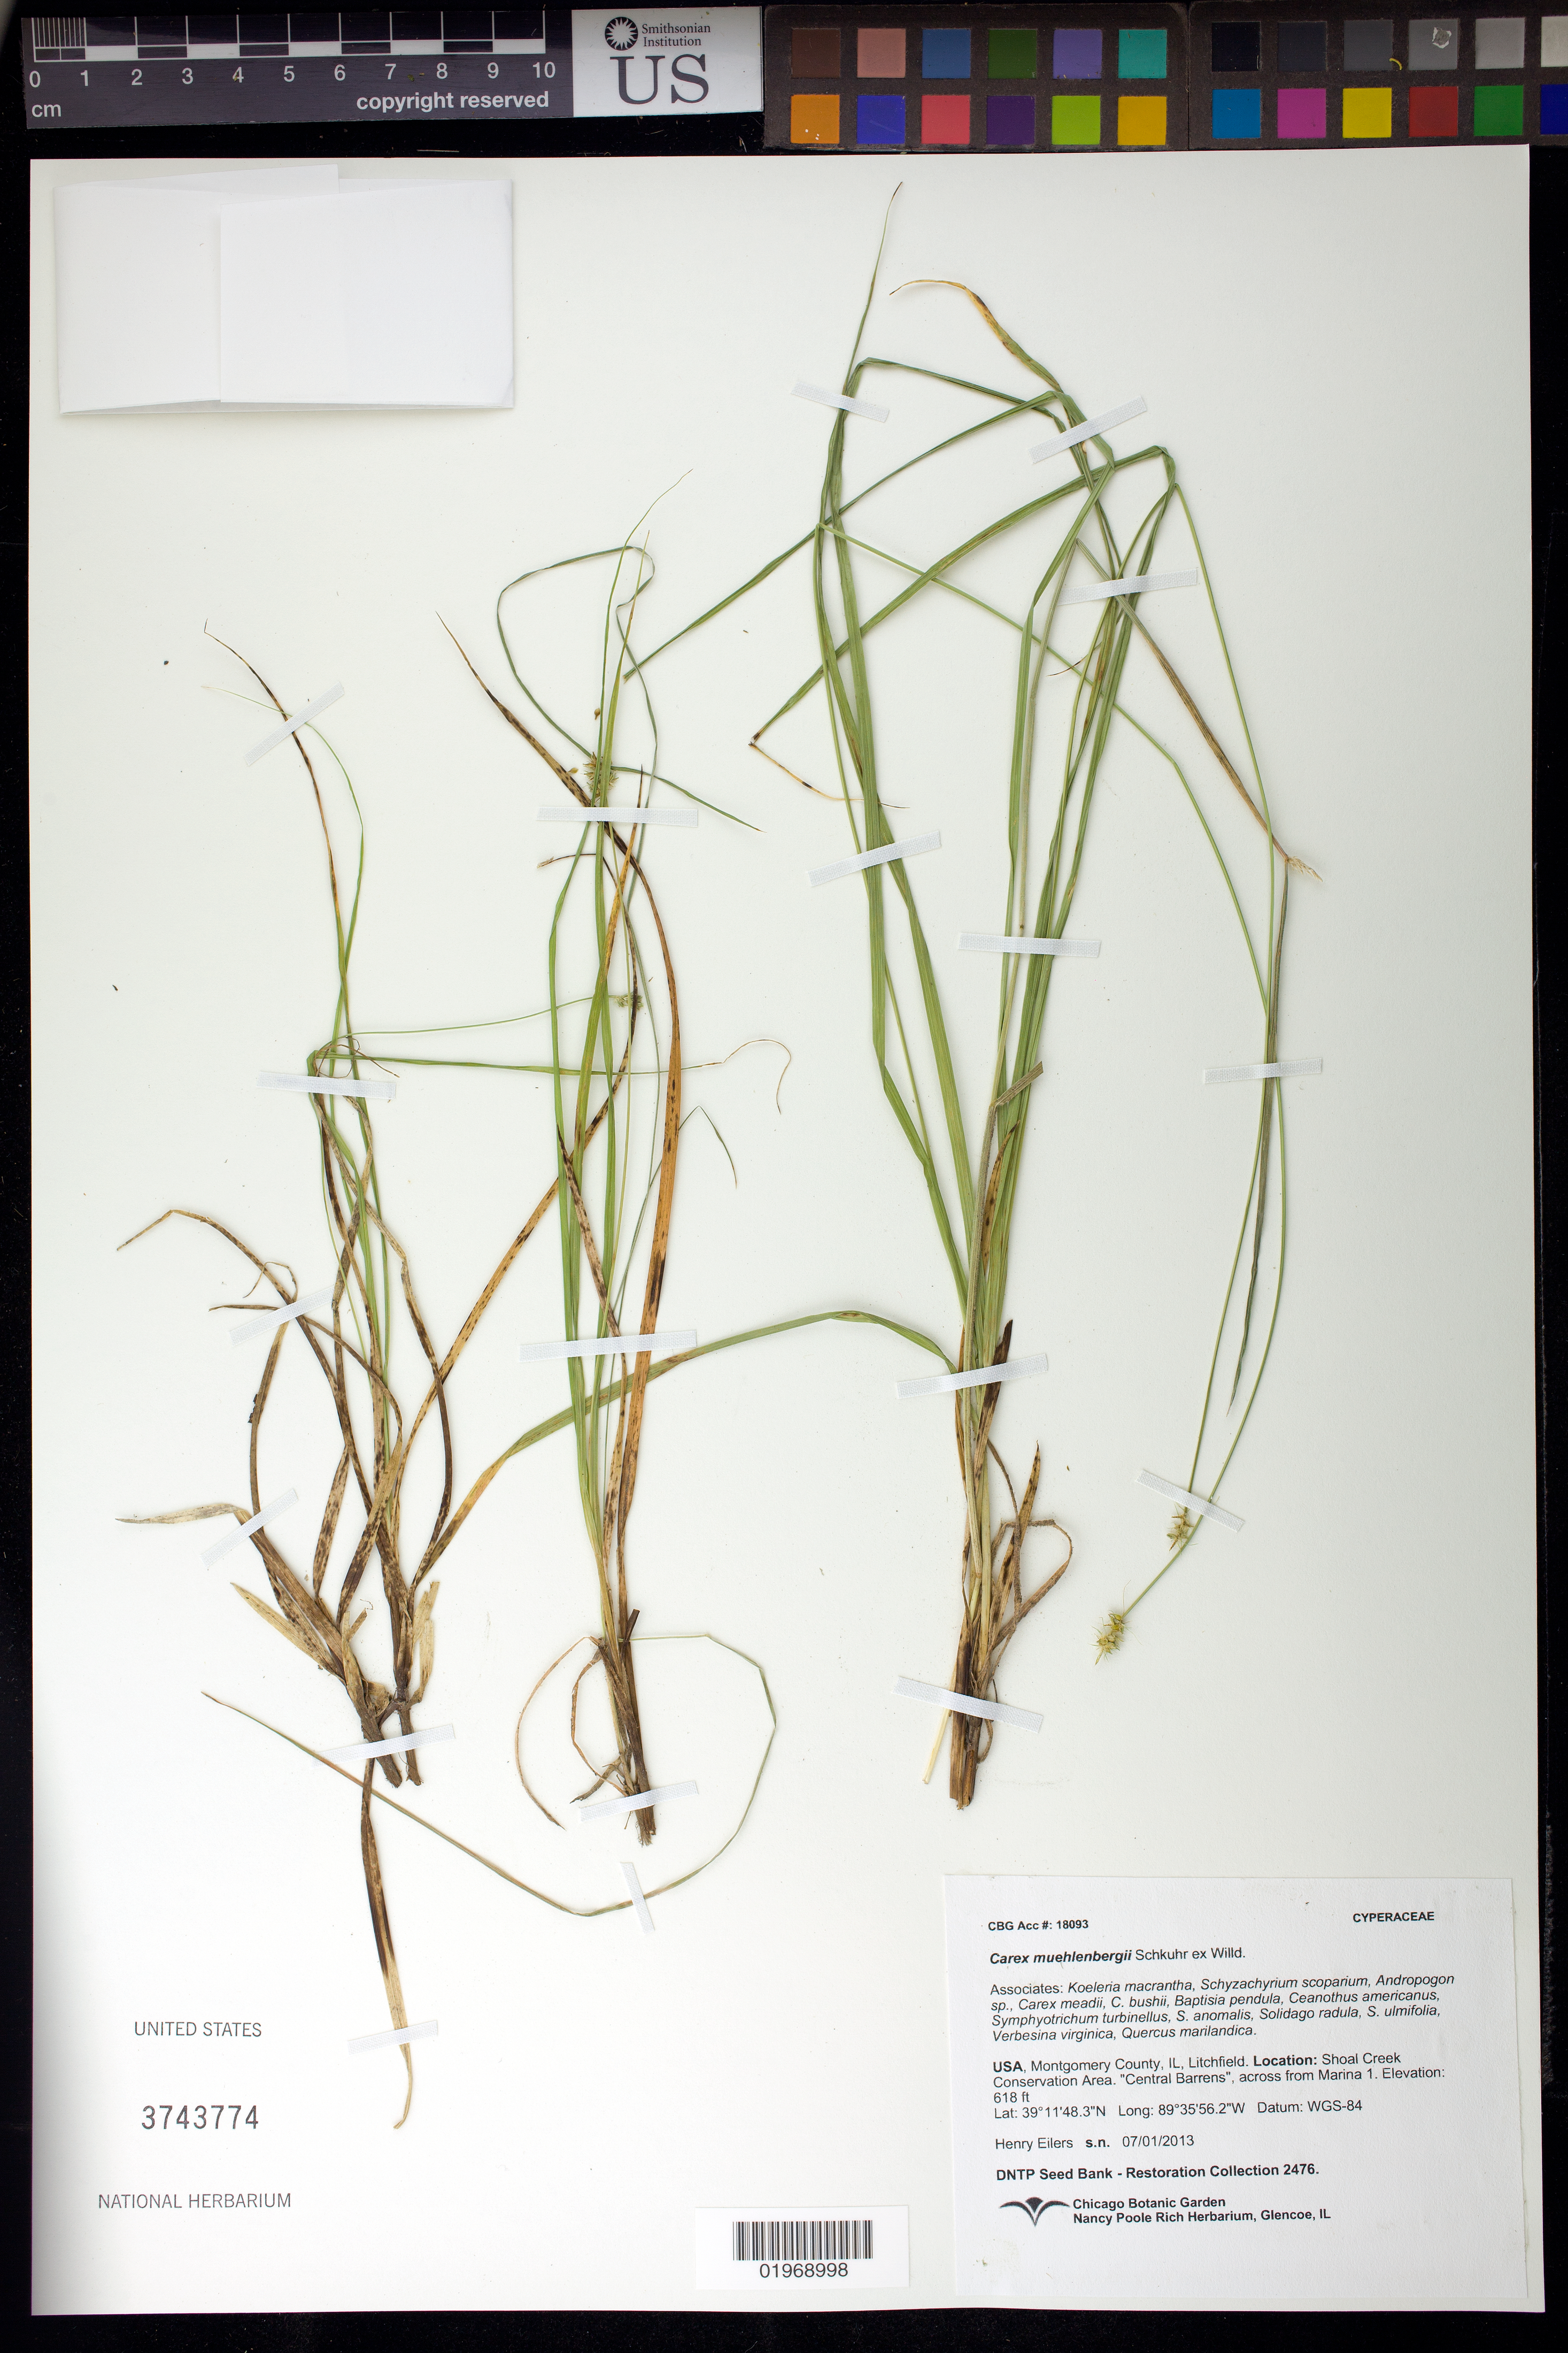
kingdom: Plantae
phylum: Tracheophyta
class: Liliopsida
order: Poales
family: Cyperaceae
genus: Carex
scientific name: Carex muehlenbergii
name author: Willd.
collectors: H. Eilers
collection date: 2013-07-01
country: United States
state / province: Illinois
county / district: Montgomery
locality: Litchfield, Shoal Creek Conservation Area. "Central Barrens", across from Marina 1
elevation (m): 188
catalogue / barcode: US 3743774